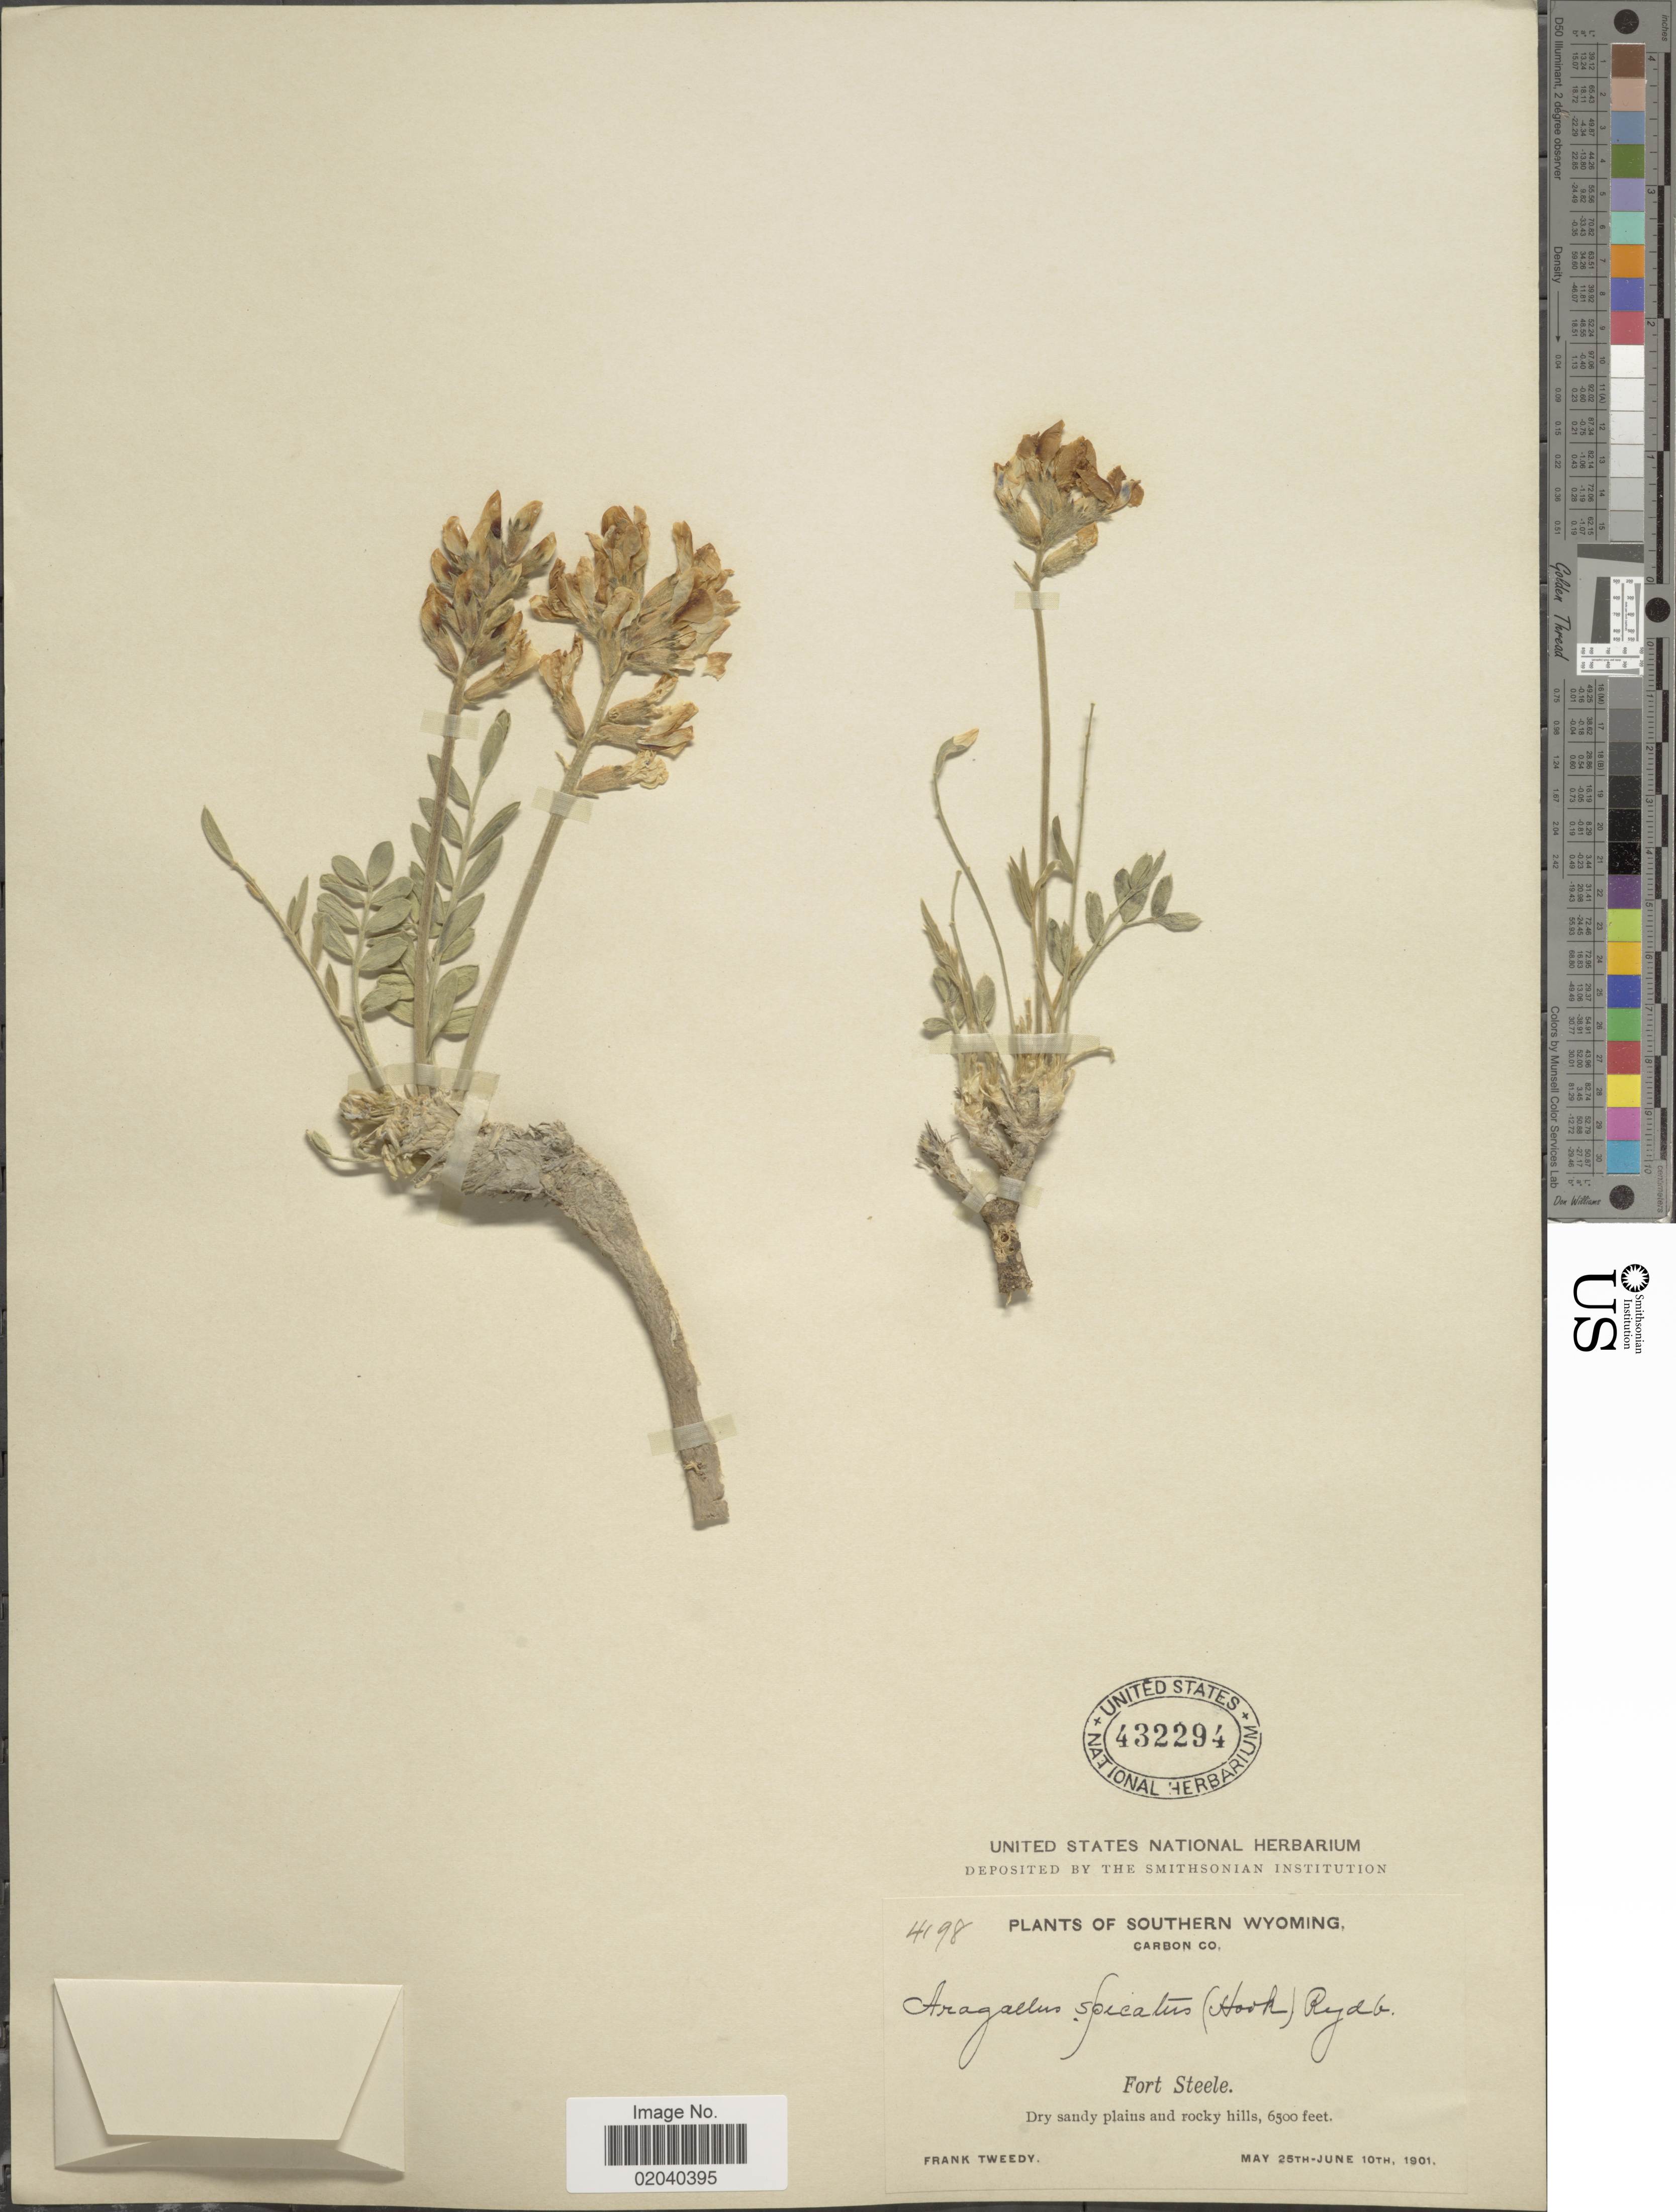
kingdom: Plantae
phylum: Tracheophyta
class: Magnoliopsida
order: Fabales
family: Fabaceae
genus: Oxytropis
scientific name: Oxytropis sericea var. spicata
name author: (Hook.) Barneby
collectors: F. Tweedy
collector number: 4198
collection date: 1901-05-25/1901-06-10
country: United States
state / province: Wyoming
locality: Southern Wyoming, Carbon Co. Fort Steele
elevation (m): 1981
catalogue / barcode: US 432294